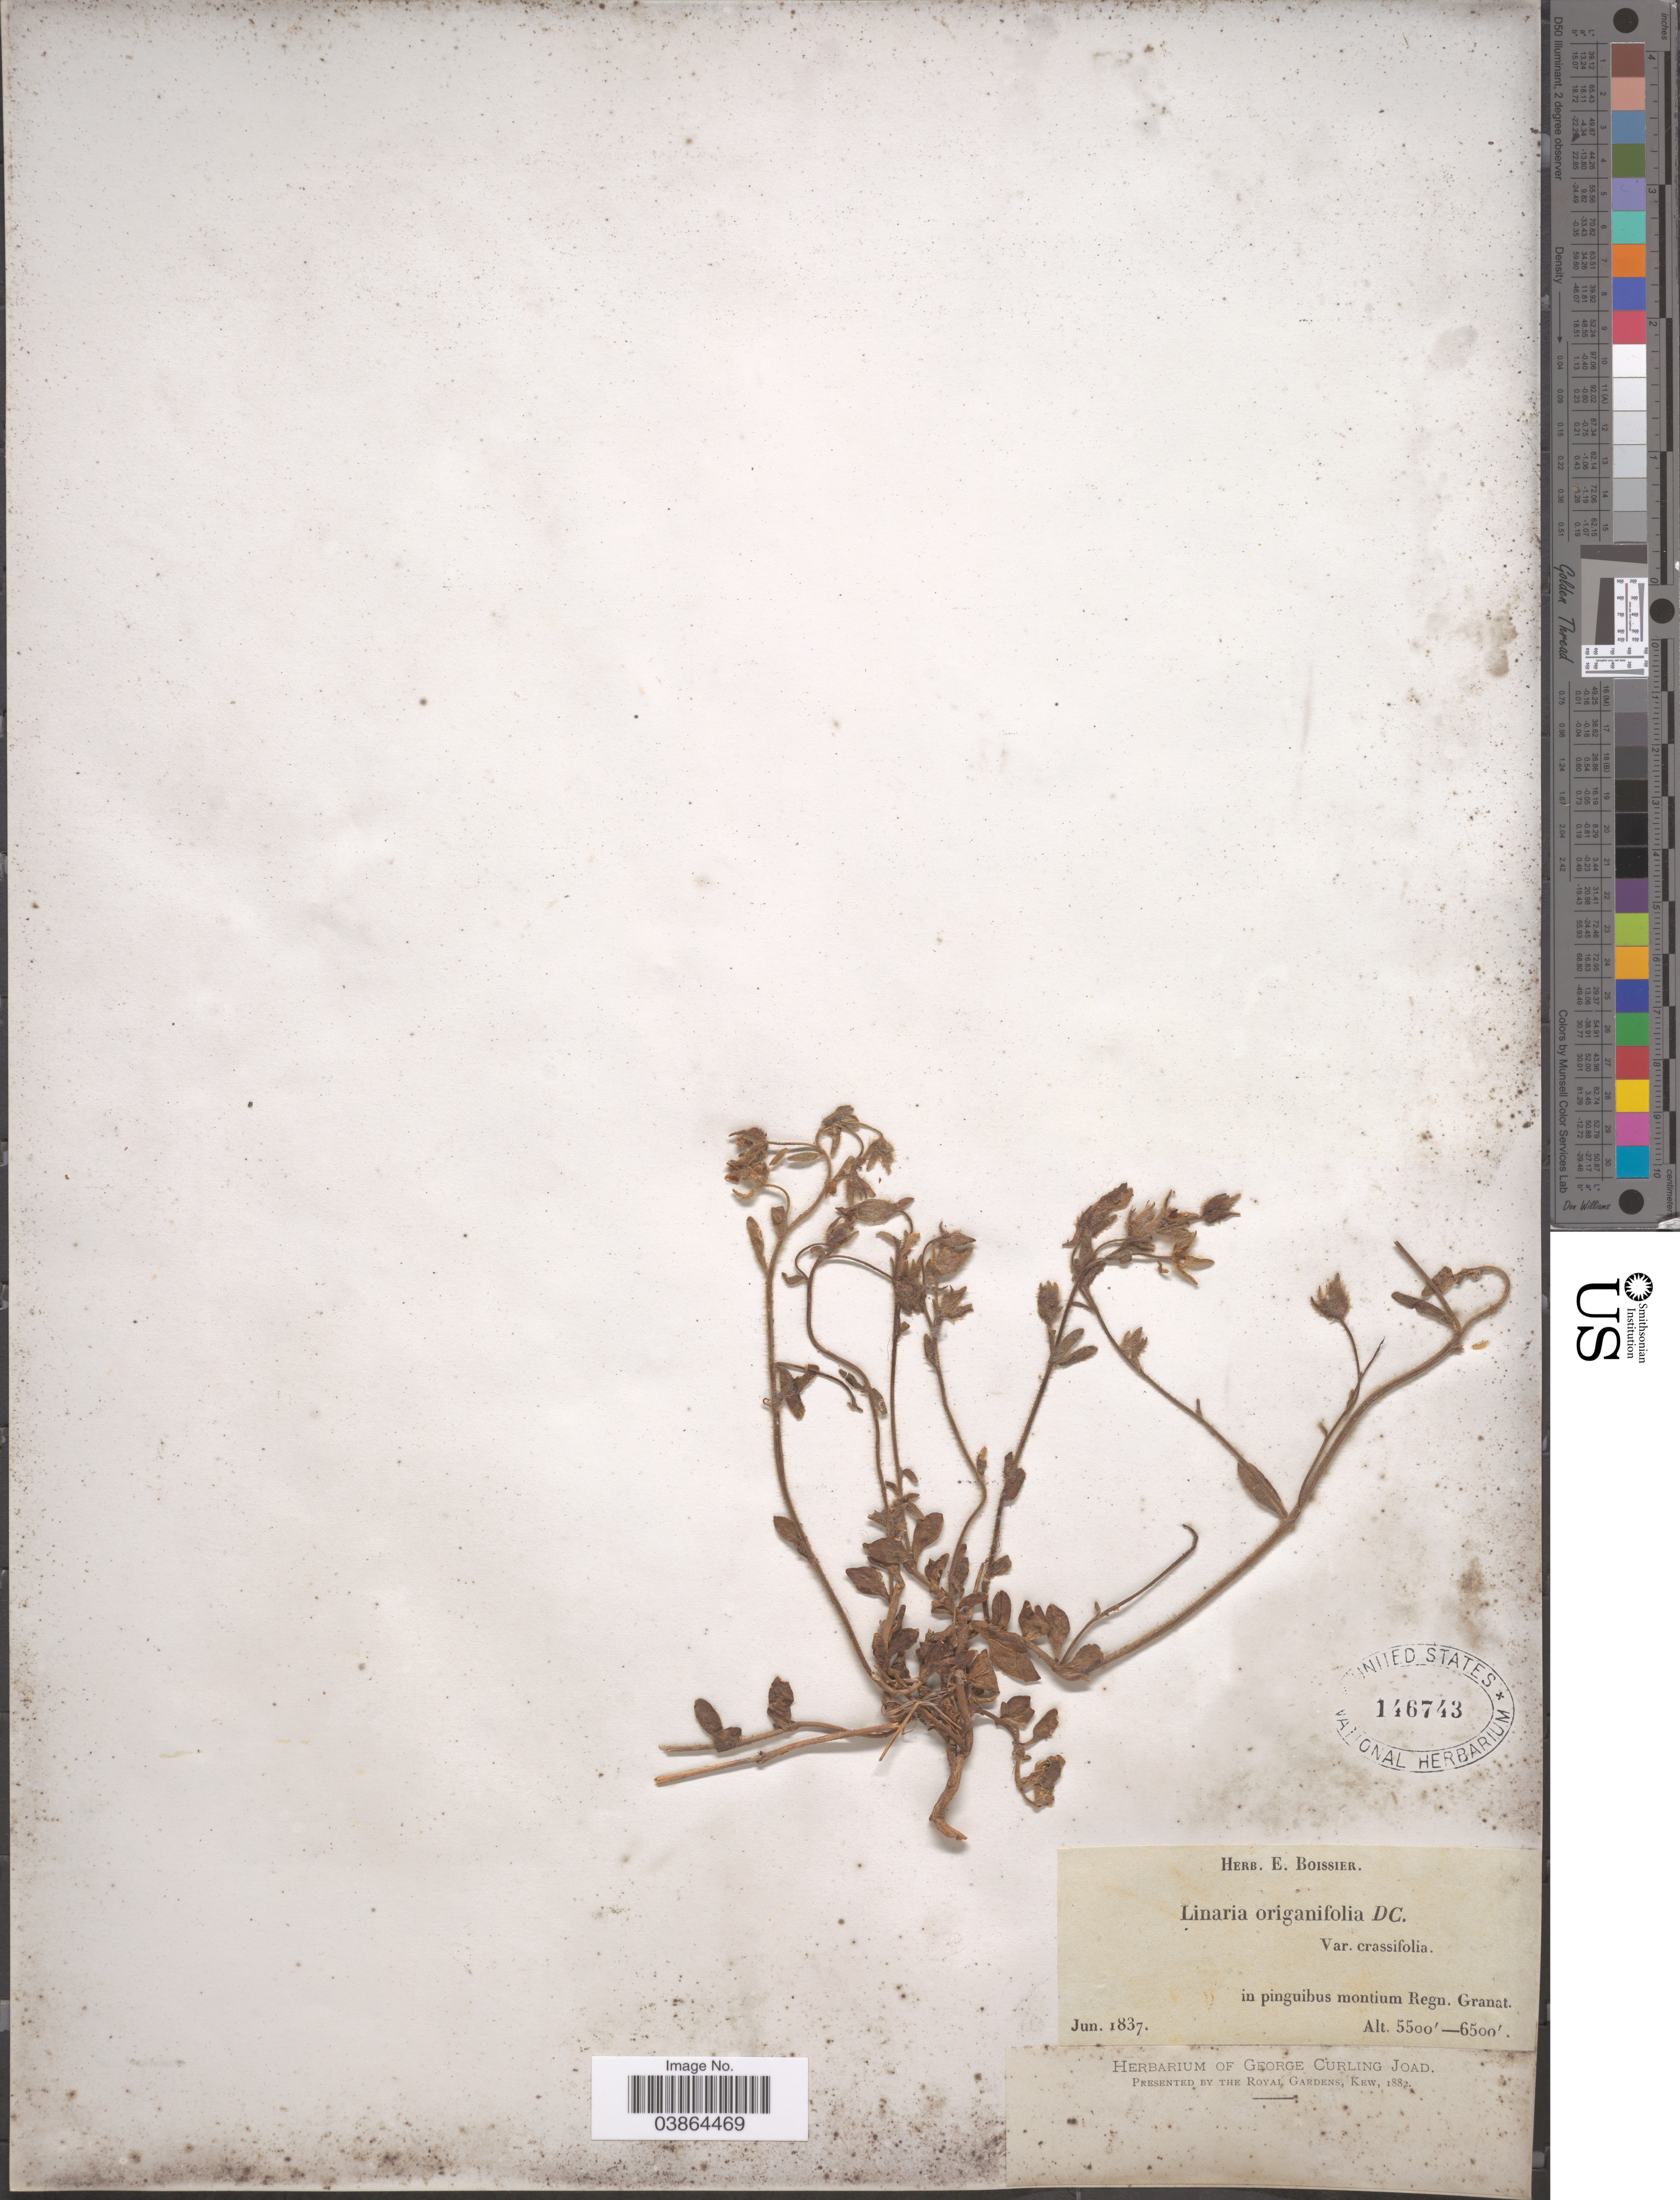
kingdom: Plantae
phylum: Tracheophyta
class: Magnoliopsida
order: Lamiales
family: Plantaginaceae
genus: Chaenorrhinum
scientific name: Chaenorrhinum origanifolium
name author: (L.) Fourr.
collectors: ex herb. E. Boissier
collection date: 1837-06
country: Spain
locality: In pinguibus montium Regn. Granat.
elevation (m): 1676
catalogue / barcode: US 146743